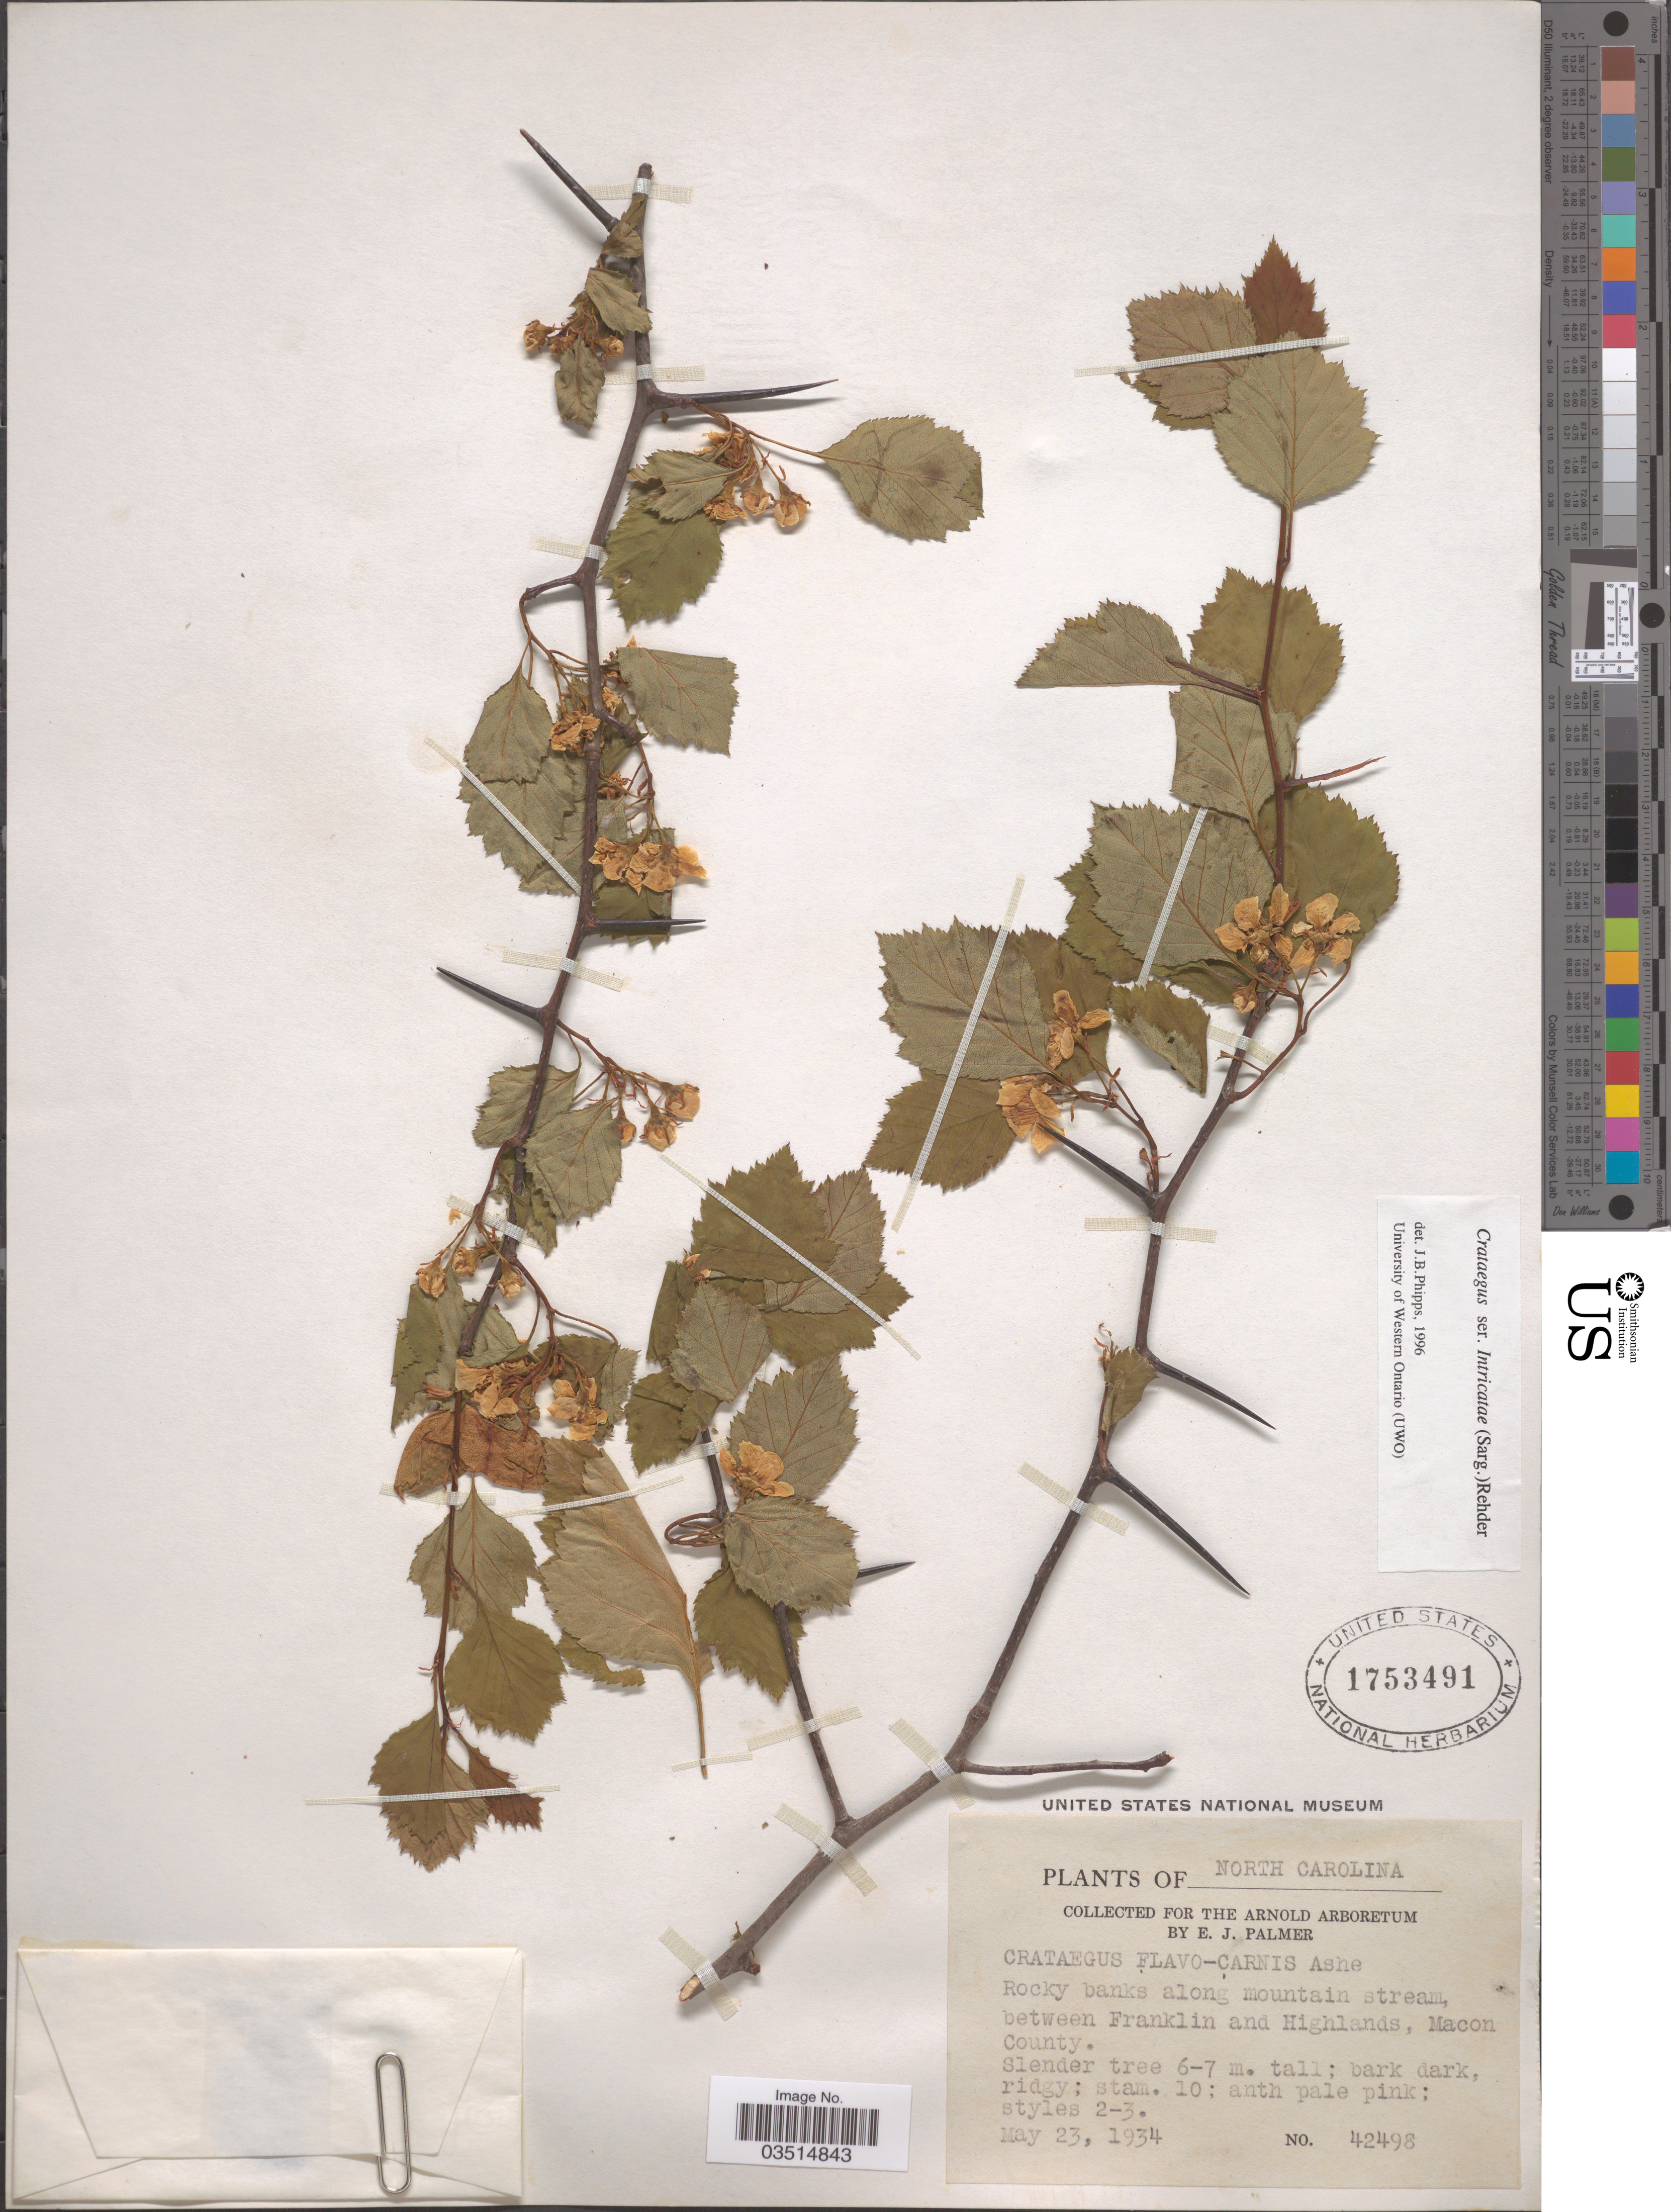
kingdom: Plantae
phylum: Tracheophyta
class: Magnoliopsida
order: Rosales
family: Rosaceae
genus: Crataegus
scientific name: Crataegus flavocarnis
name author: Ashe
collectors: E. J. Palmer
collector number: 42498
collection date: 1934-05-23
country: United States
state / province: North Carolina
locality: Rocky banks along mountain stream, between Franklin and Highlands, Macon County.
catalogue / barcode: US 1753491